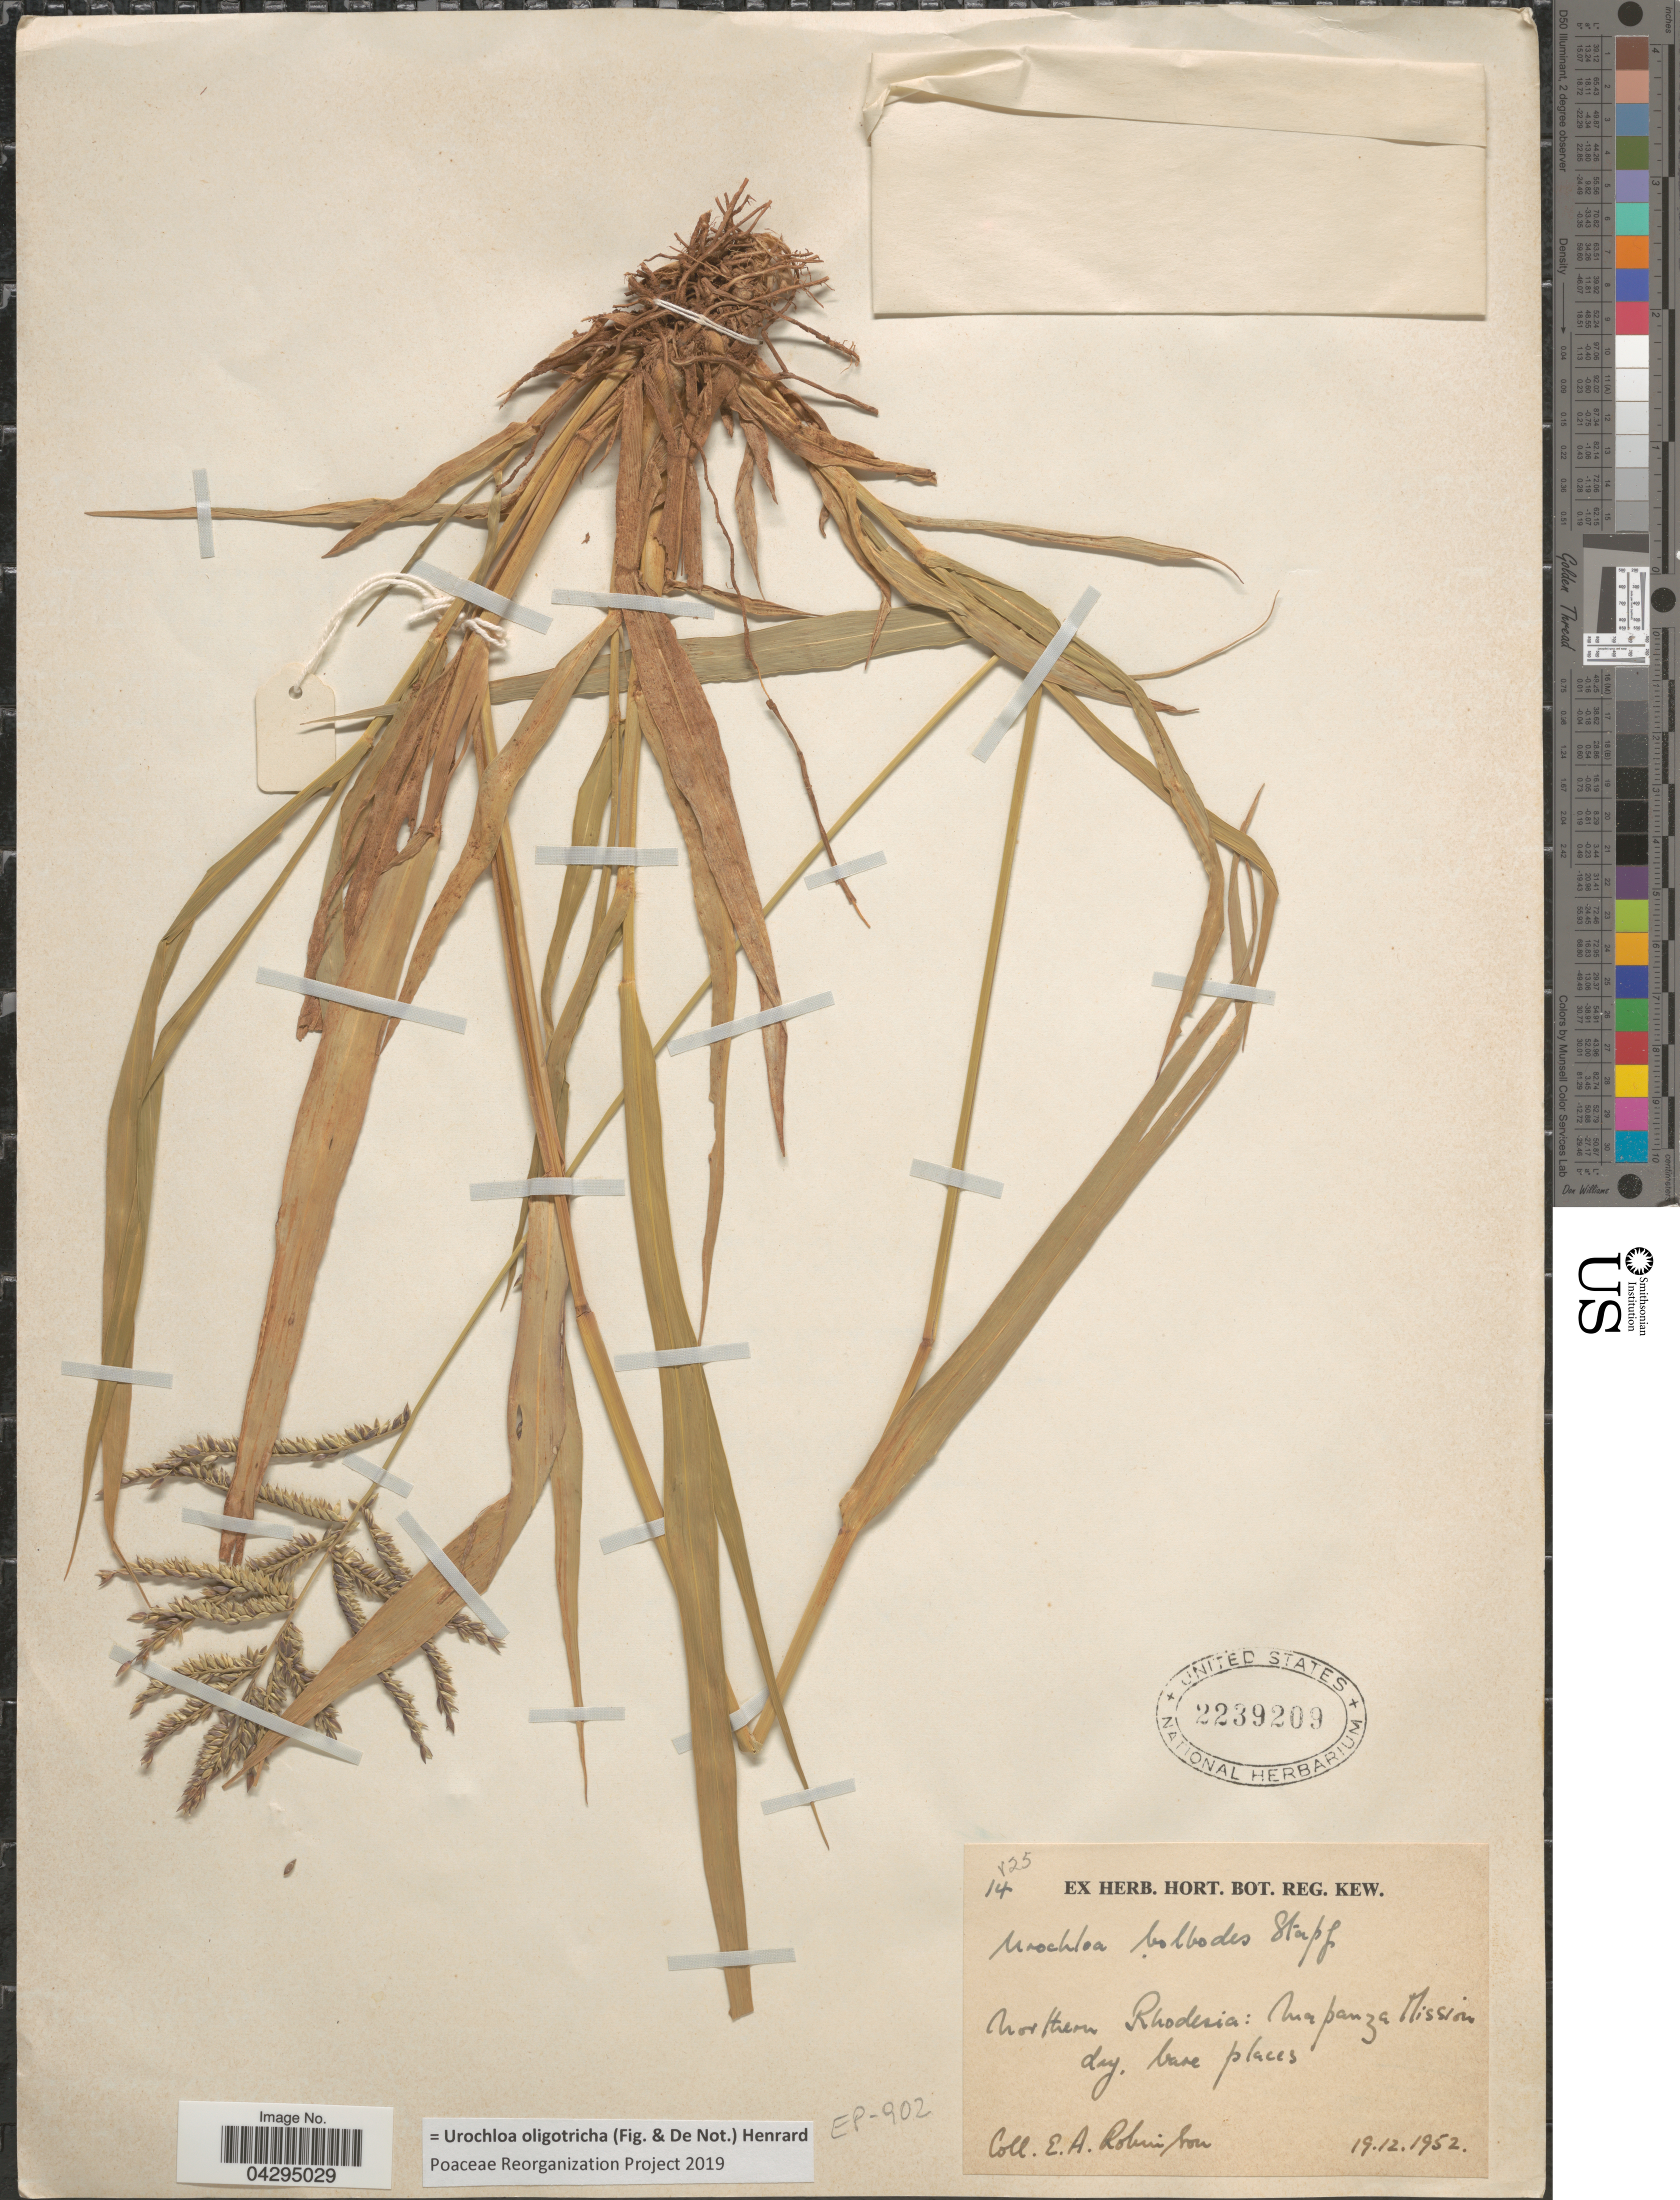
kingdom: Plantae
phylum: Tracheophyta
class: Liliopsida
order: Poales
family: Poaceae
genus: Urochloa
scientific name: Urochloa oligotricha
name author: (Fig. & De Not.) Henr.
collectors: E. A. Robinson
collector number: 14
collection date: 1952-12-19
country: Zambia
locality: Northern Rhodesia: Mapanza Mission.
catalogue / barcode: US 2239209